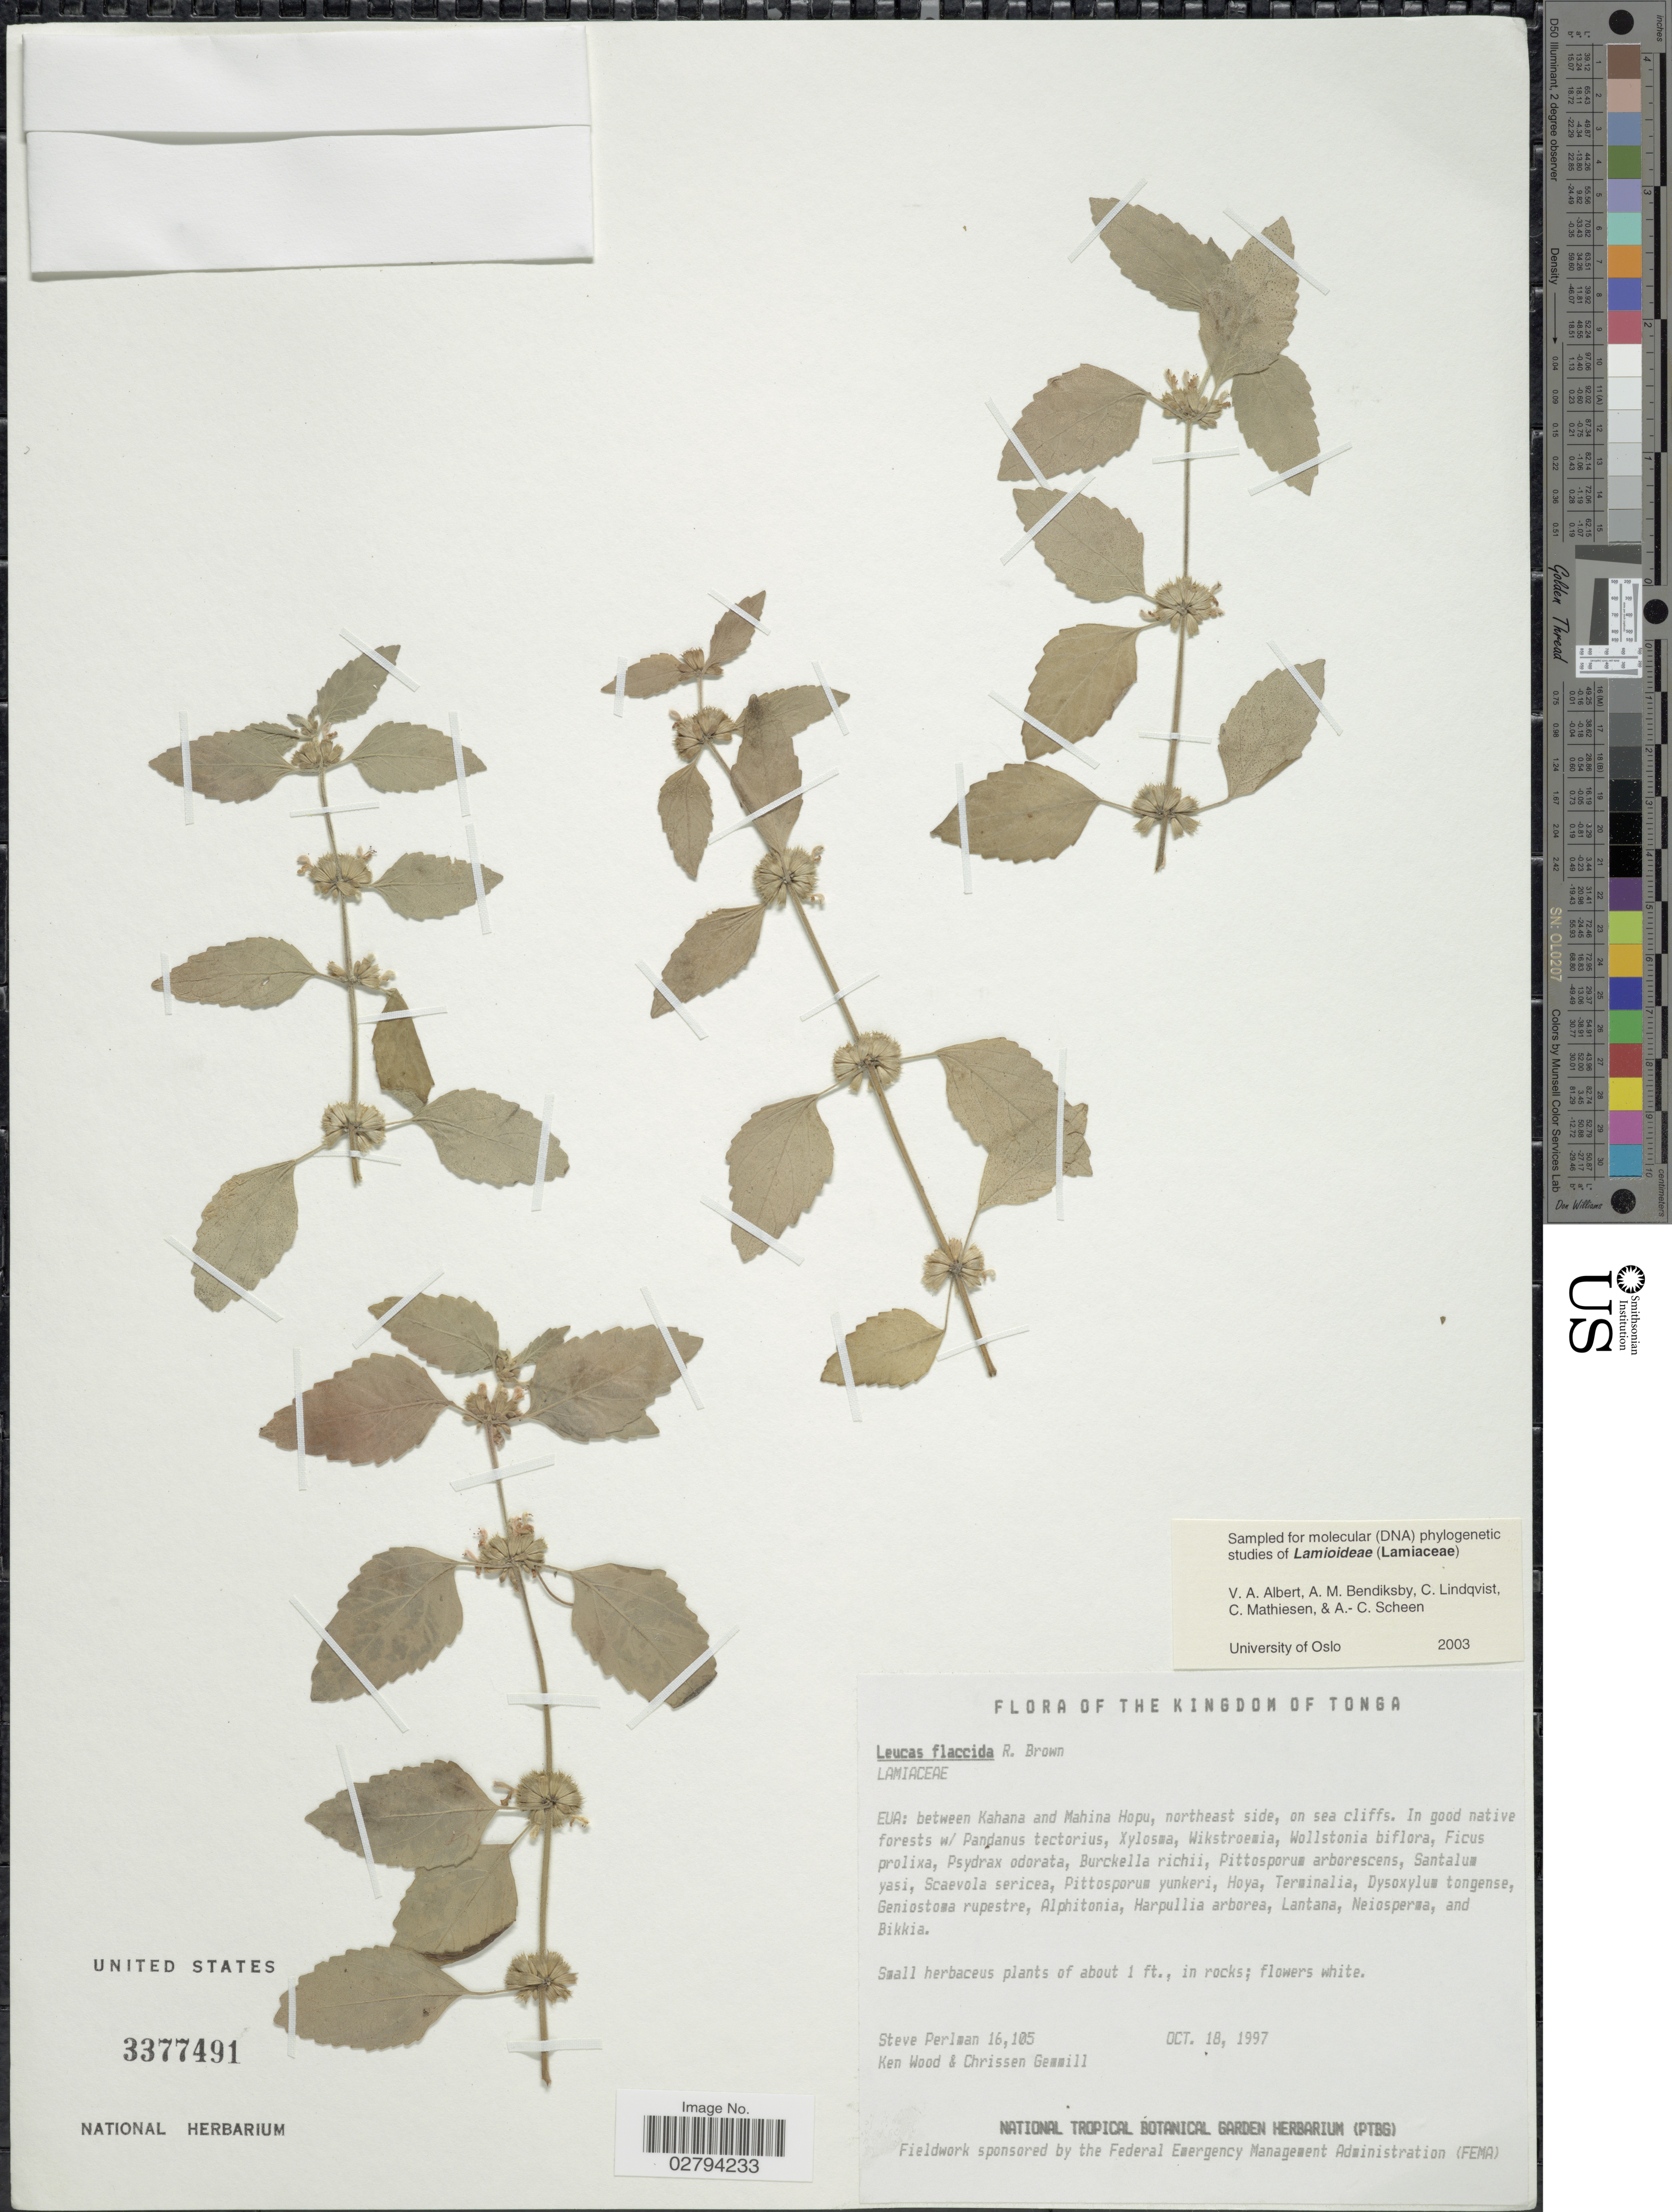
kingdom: Plantae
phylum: Tracheophyta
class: Magnoliopsida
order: Lamiales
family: Lamiaceae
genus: Leucas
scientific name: Leucas flaccida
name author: R. Br.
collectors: S. Perlman, K. R. Wood & C. Gemmill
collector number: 16105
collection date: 1997-10-18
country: Tonga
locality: The Kingdom of Tonga, Eua: between Kahana and Mahina Hopu, northeast side, on sea cliffs.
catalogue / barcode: US 3377491